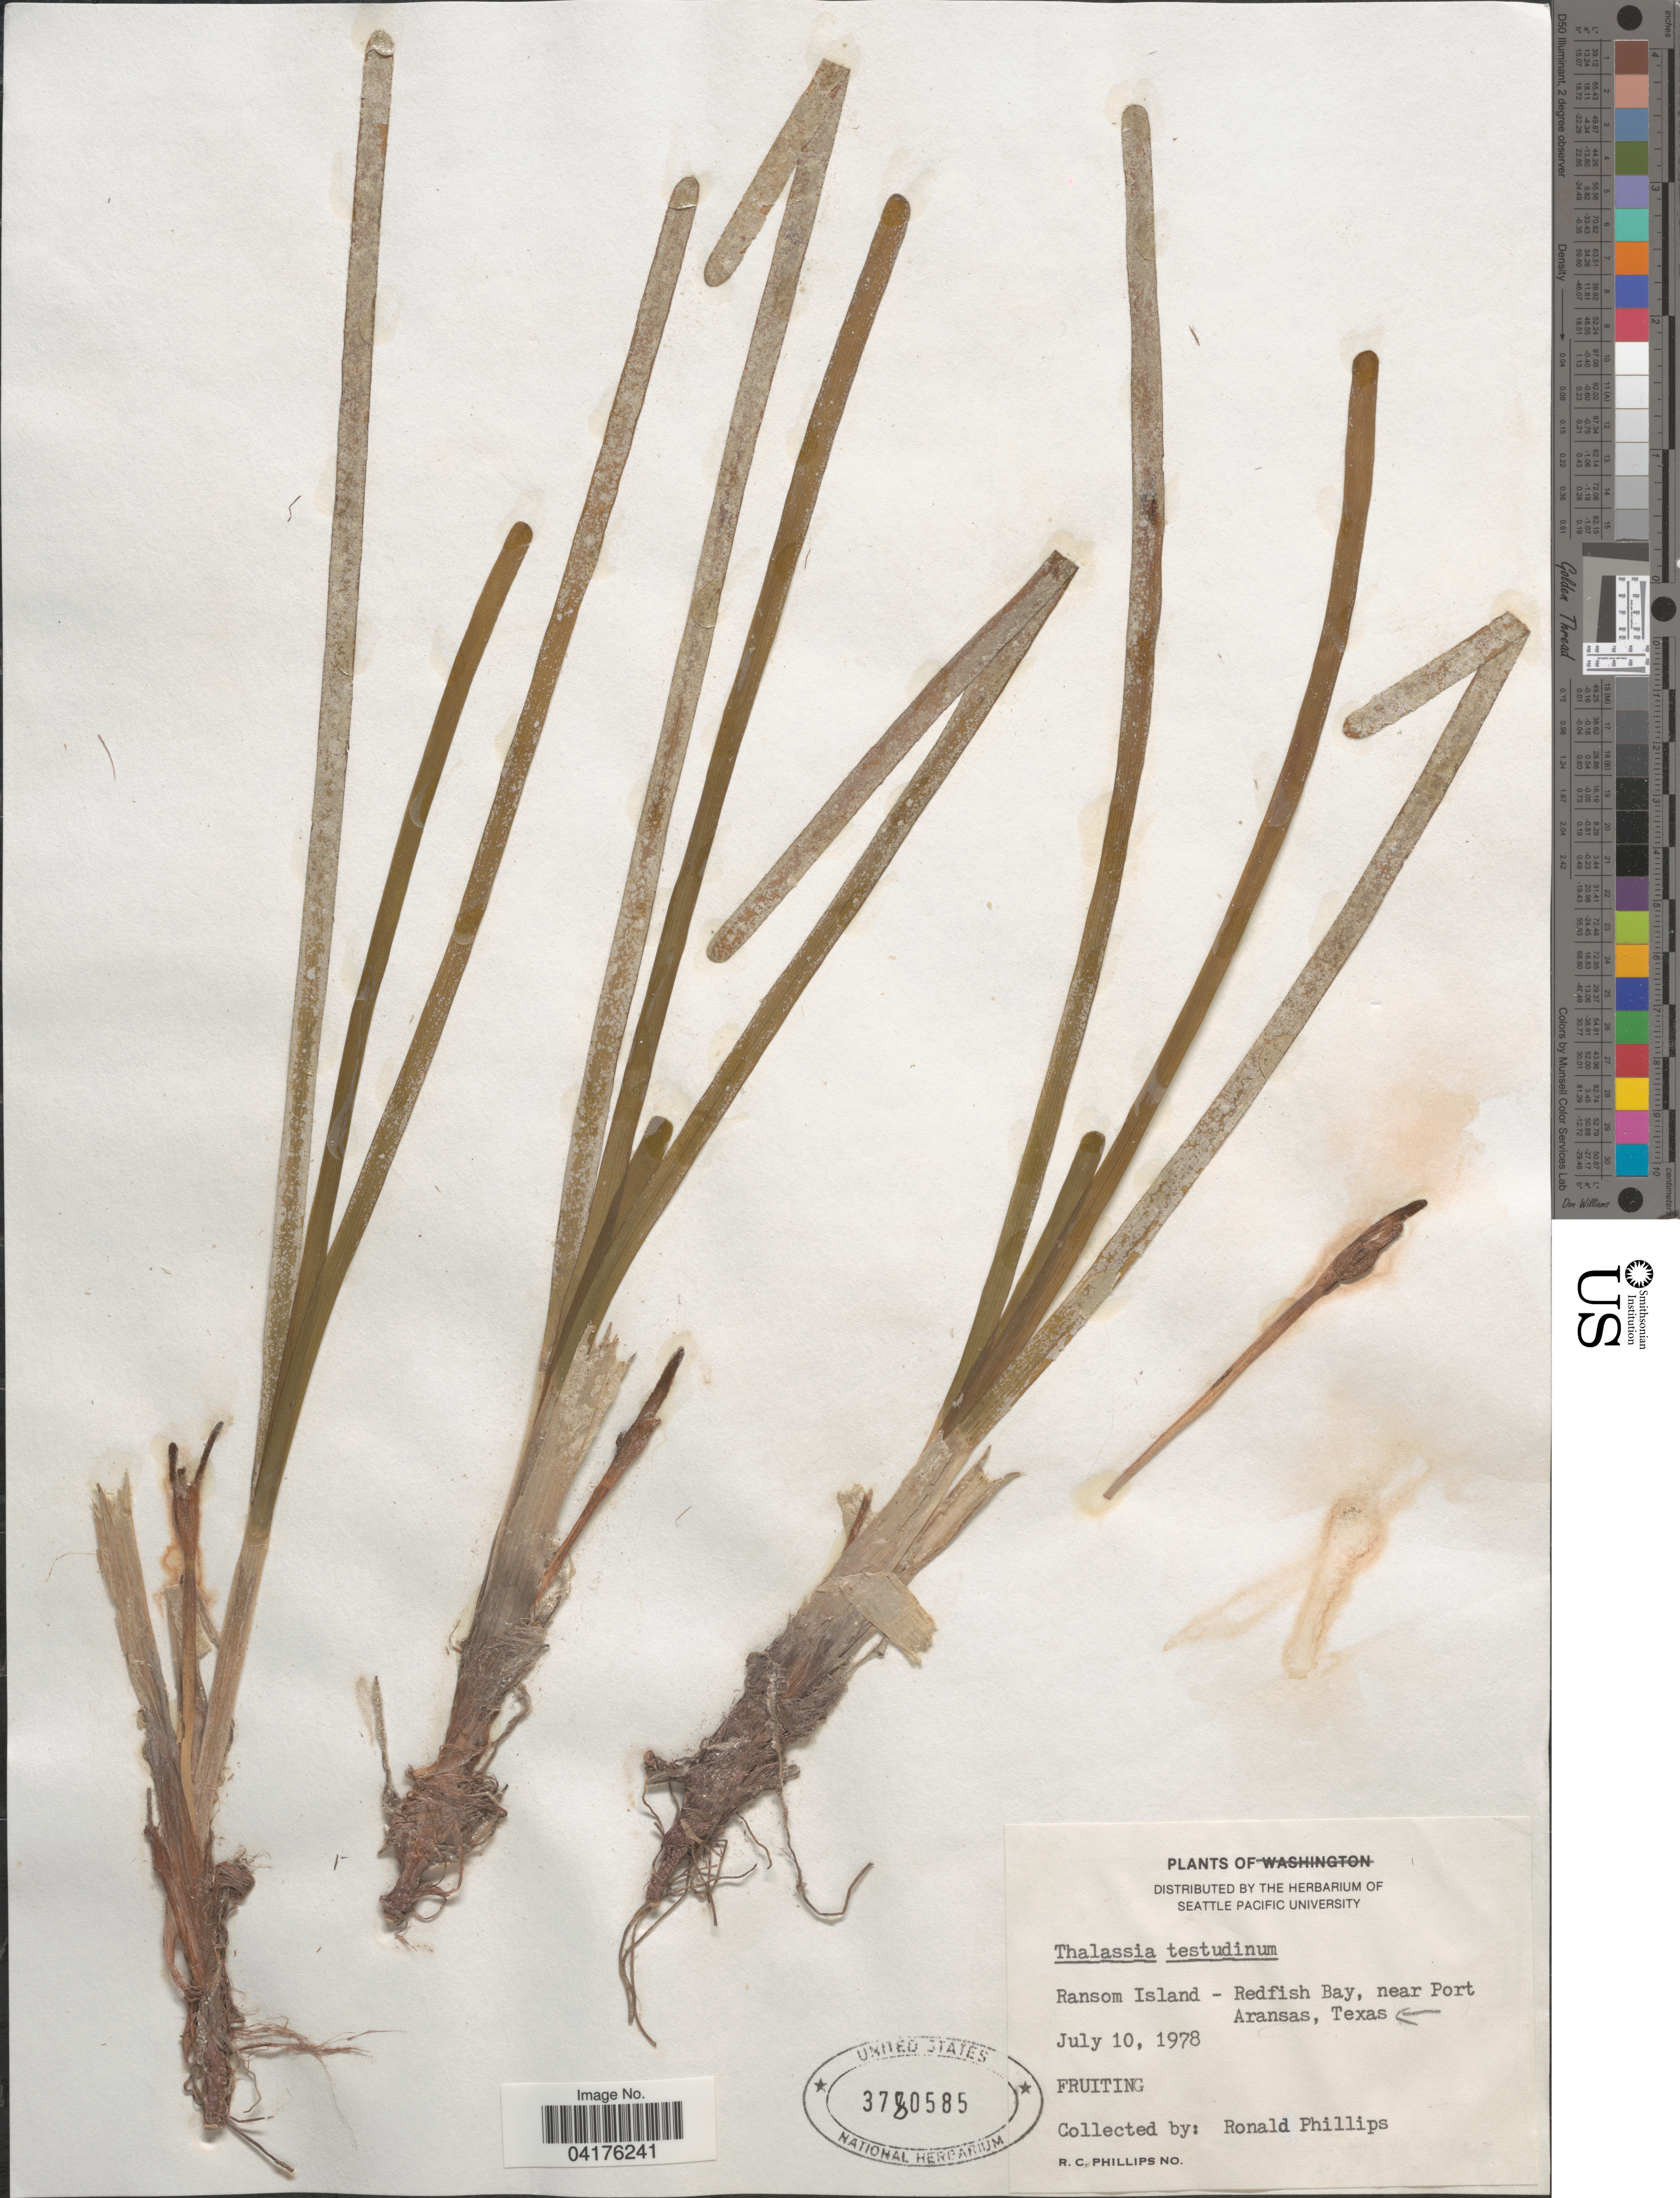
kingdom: Plantae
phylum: Tracheophyta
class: Liliopsida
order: Alismatales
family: Hydrocharitaceae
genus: Thalassia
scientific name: Thalassia testudinum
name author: Banks & Sol. ex K.D. Koenig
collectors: R. C. Phillips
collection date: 1978-07-10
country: United States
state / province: Texas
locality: Ransom Island - Redfish Bay, near Port Aransas.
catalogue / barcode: US 3780585